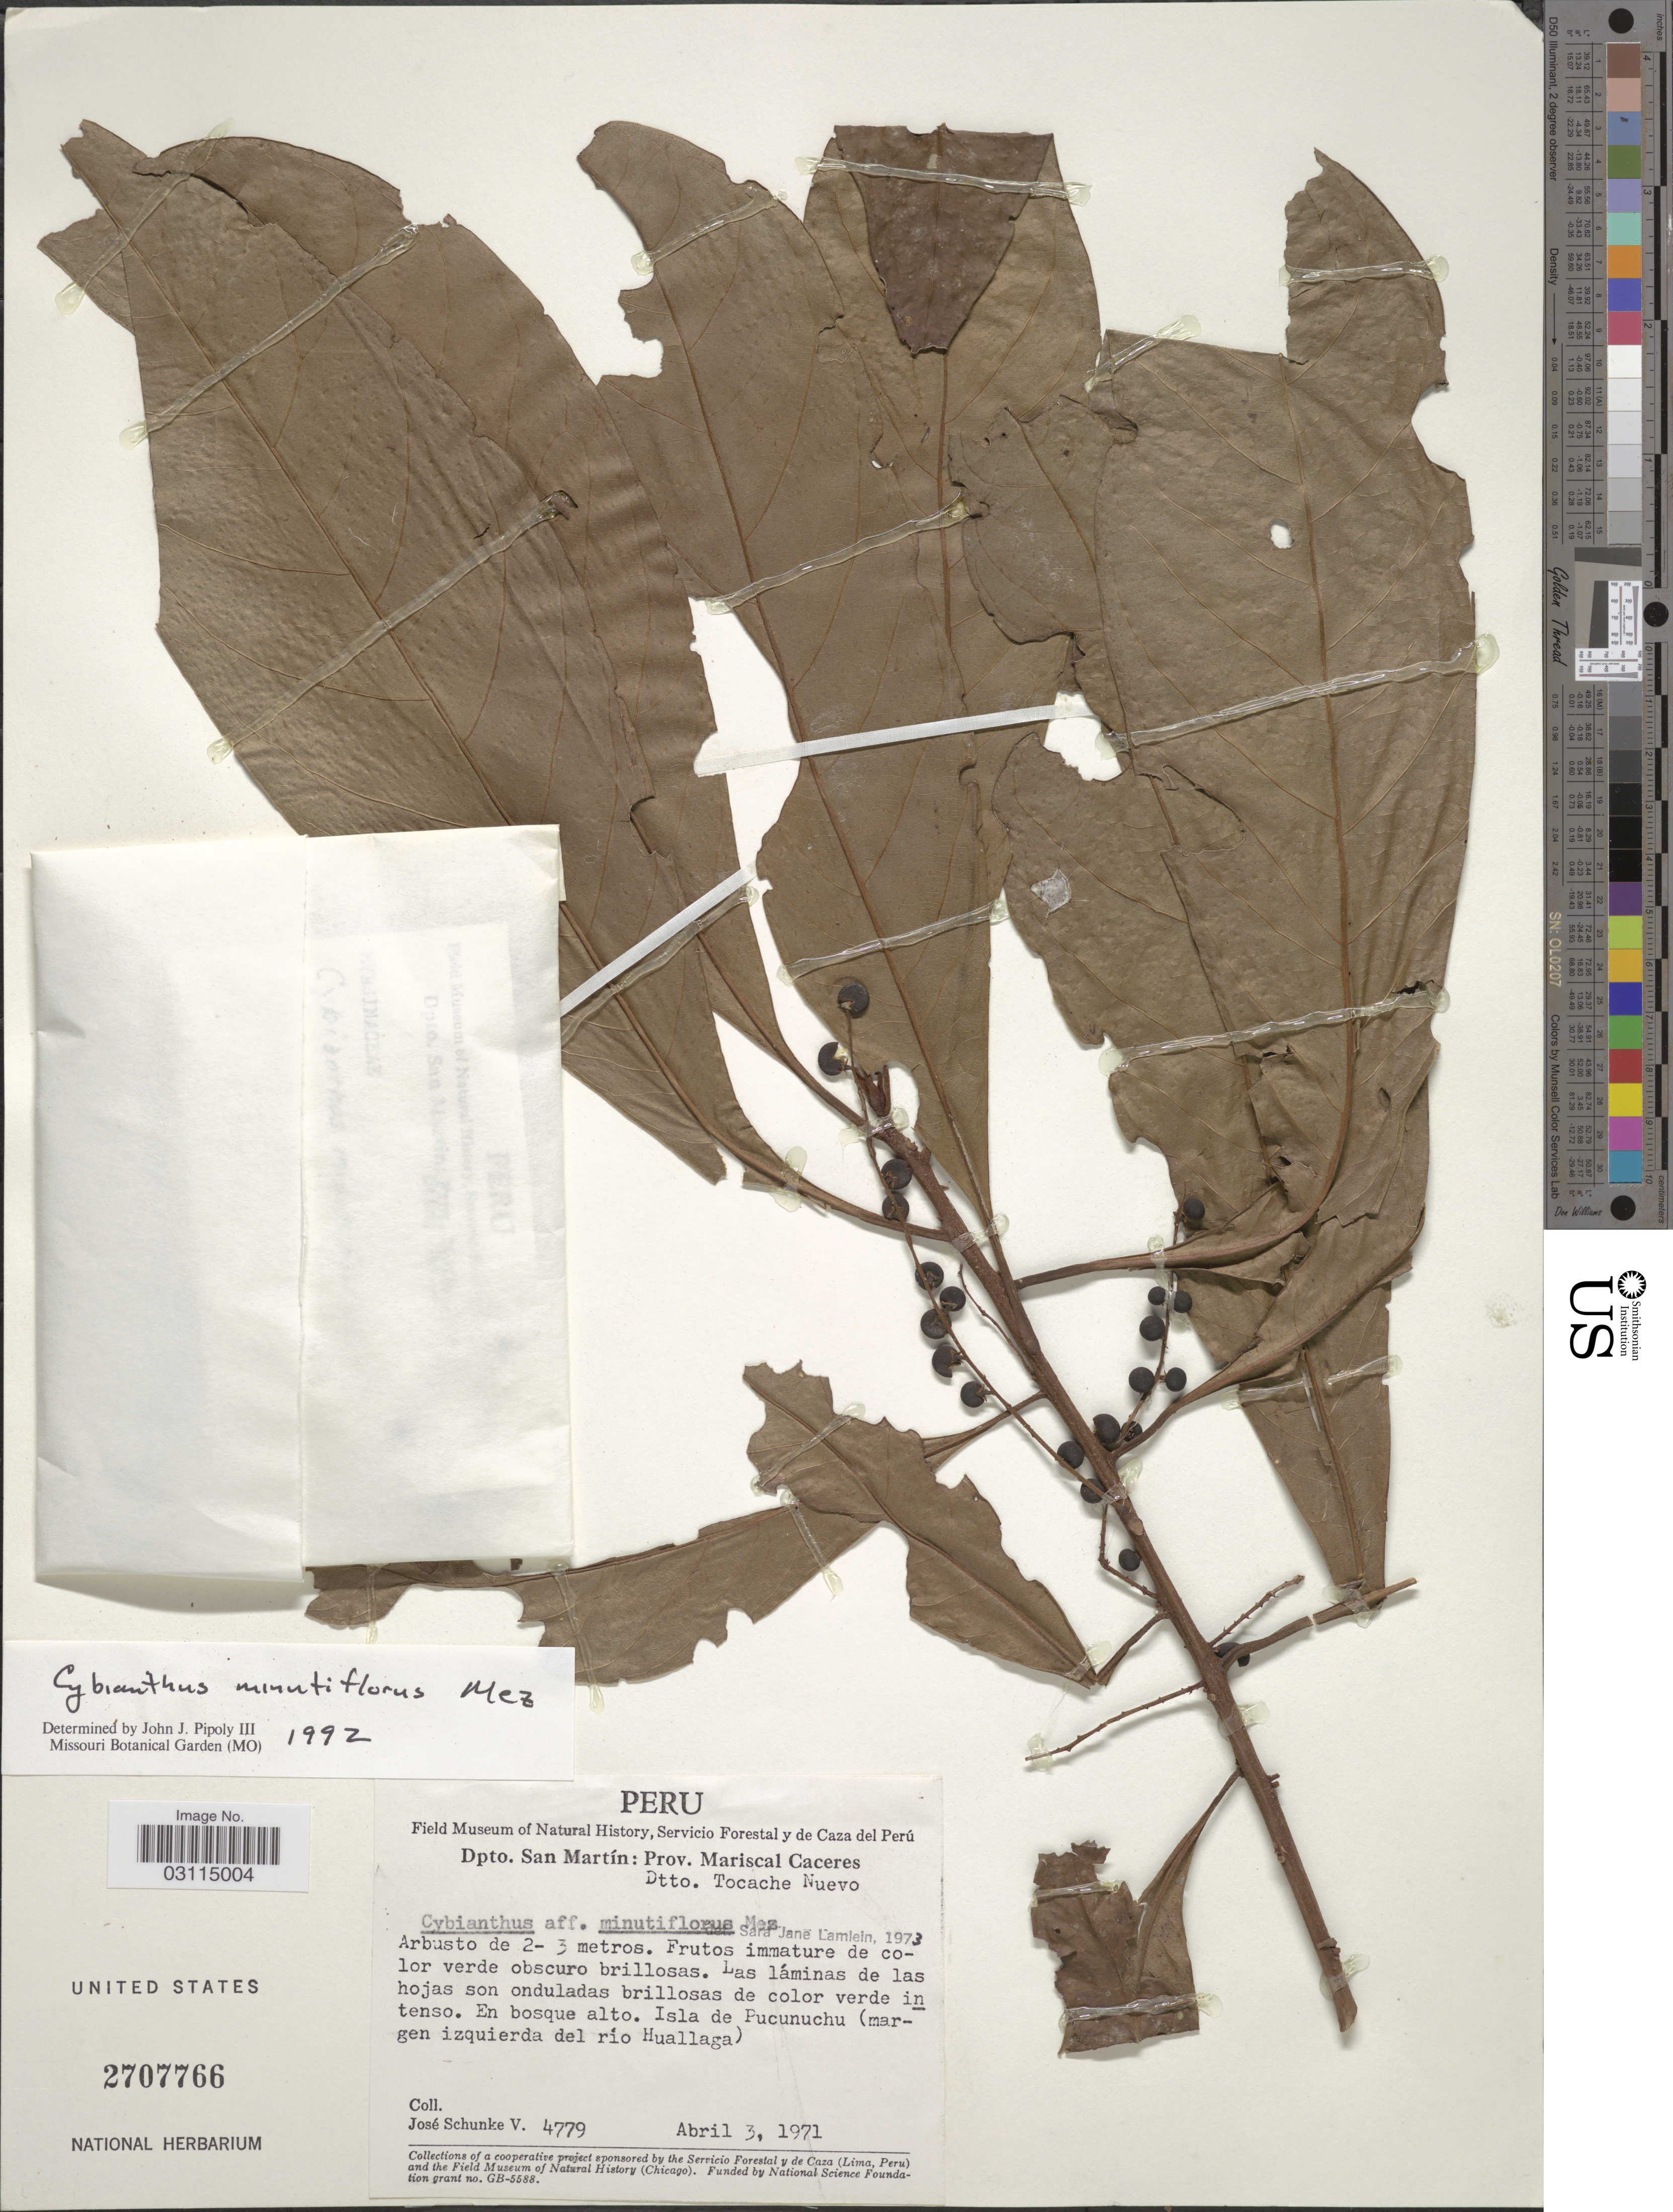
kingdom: Plantae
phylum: Tracheophyta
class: Magnoliopsida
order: Ericales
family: Primulaceae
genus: Cybianthus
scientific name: Cybianthus minutiflorus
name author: Mez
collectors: J. Schunke Vigo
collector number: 4779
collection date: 1971-04-03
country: Peru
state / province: San Martín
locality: Dpto. San Martín: Prov. Mariscal Caceres, Dtto. Tocache Nuevo, Isla de Pucunuchu (margen izquierda del río Huallaga).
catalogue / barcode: US 2707766